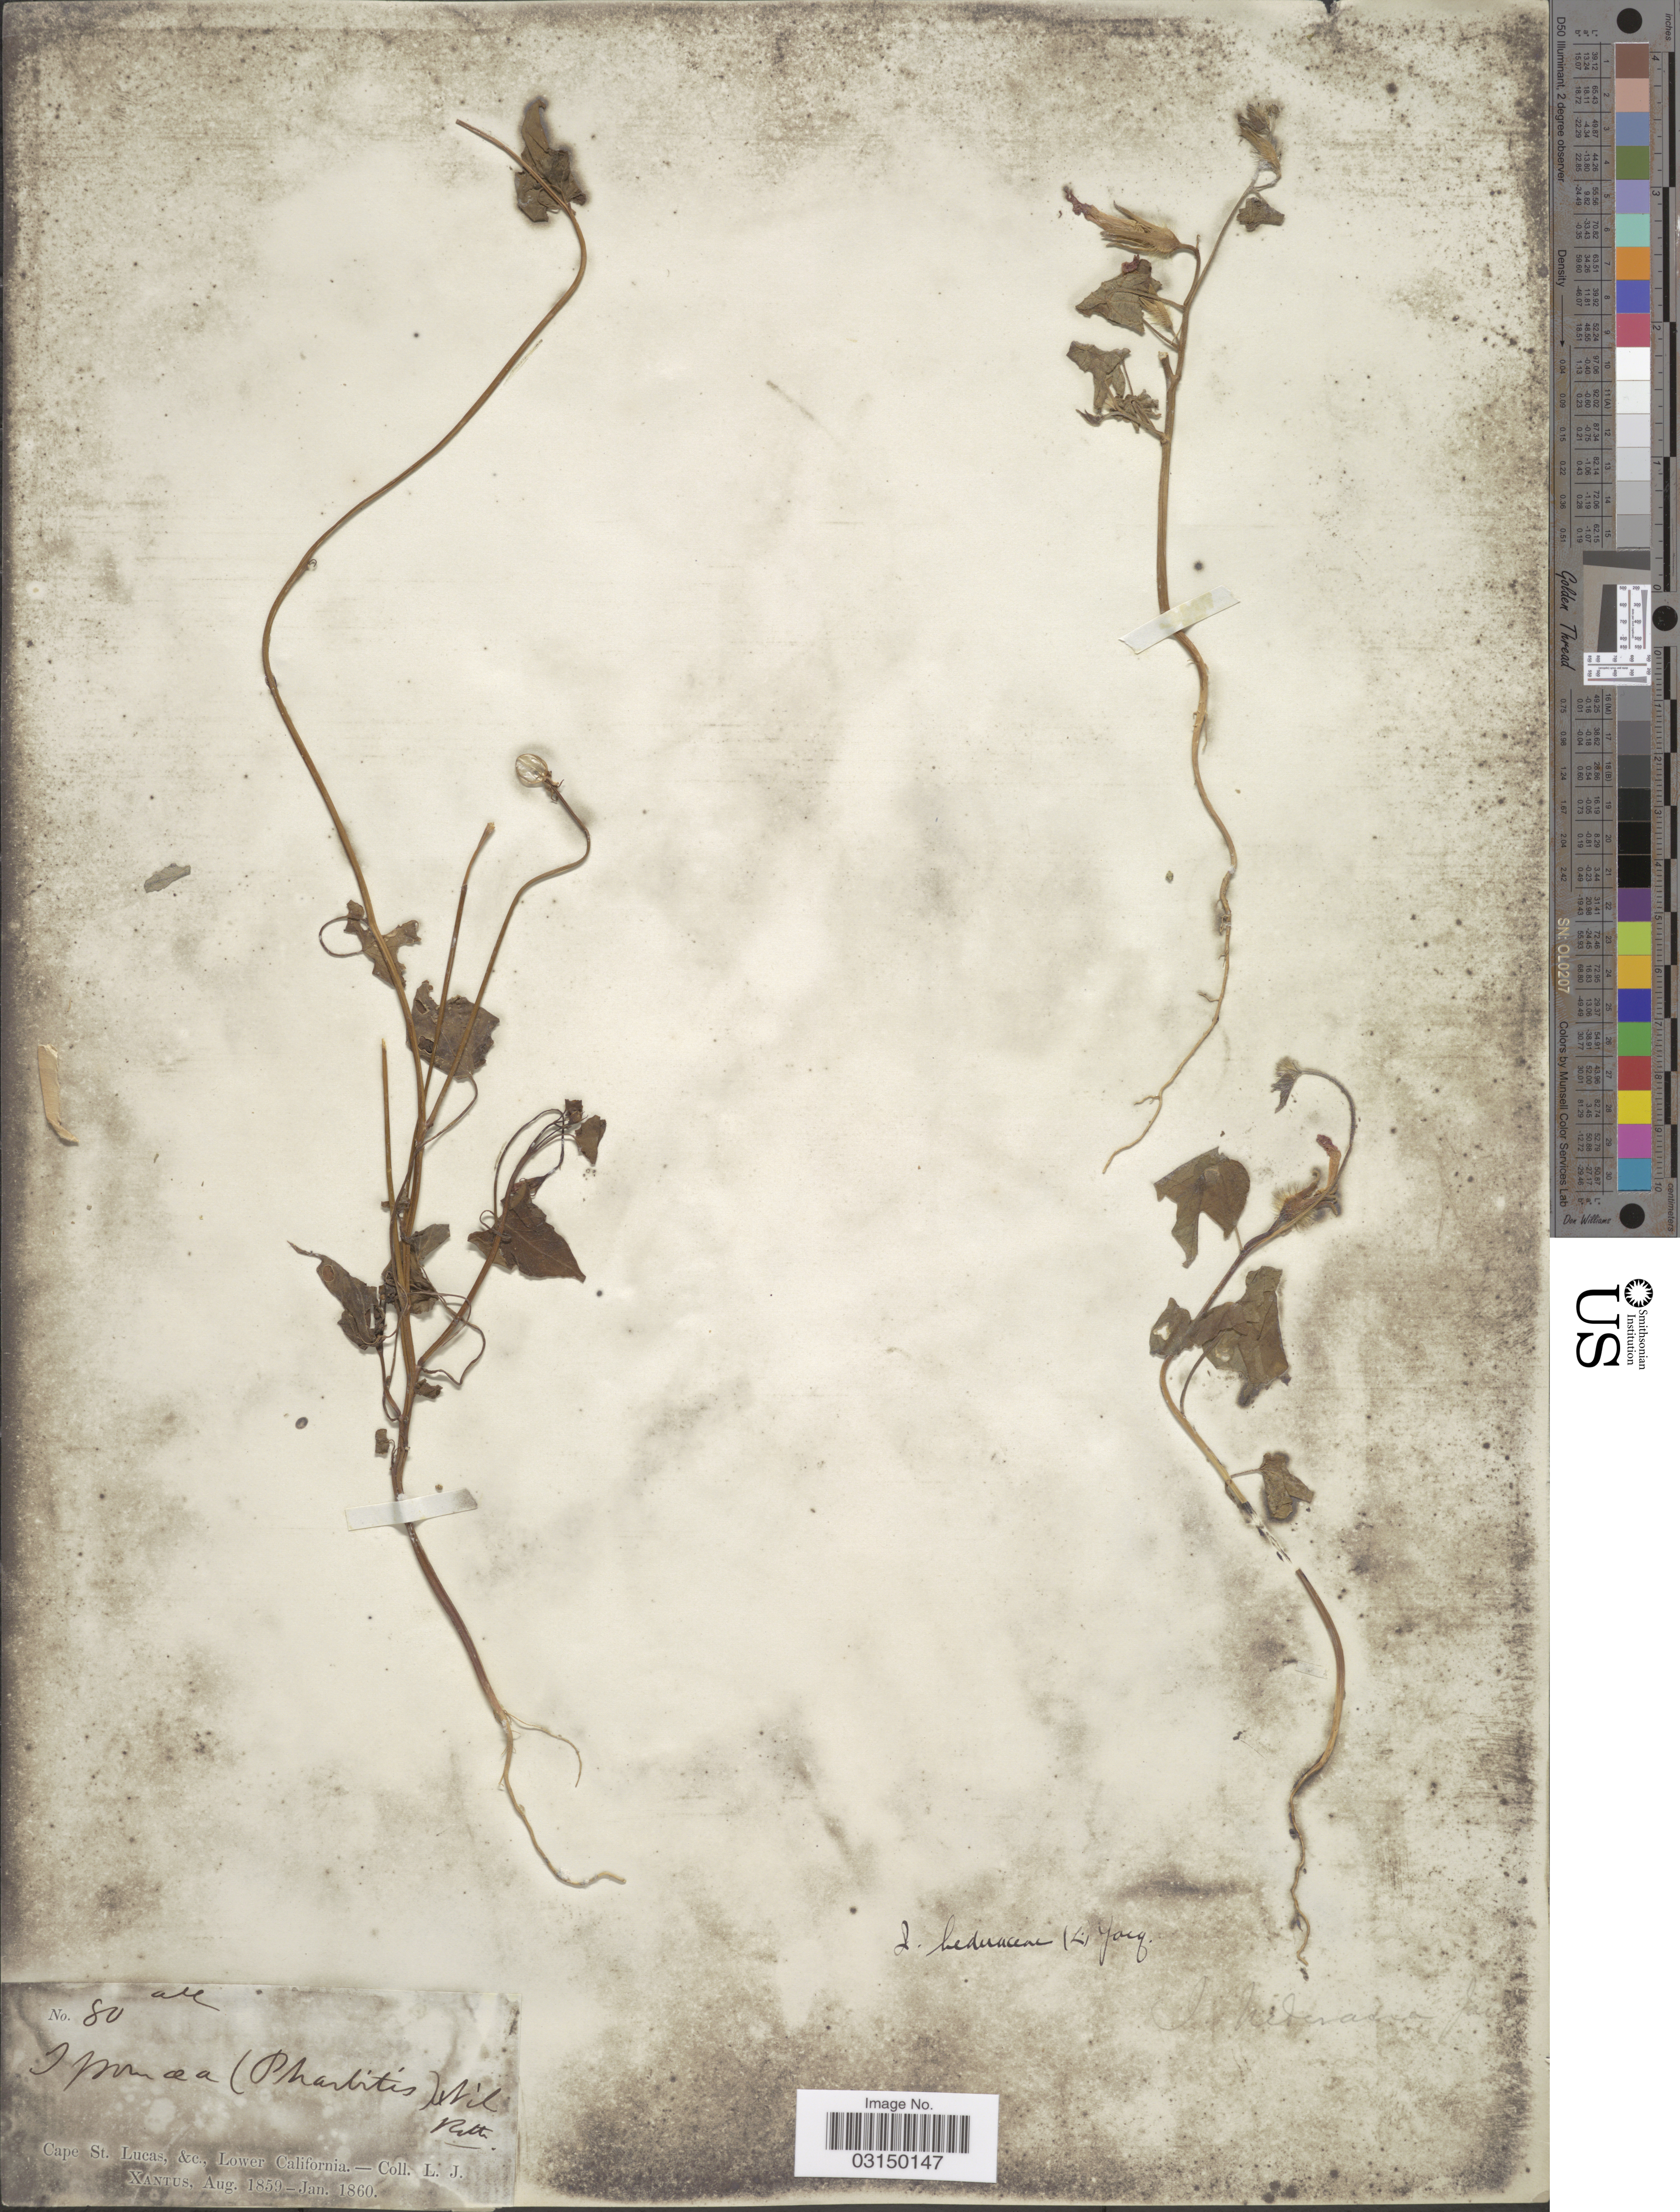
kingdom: Plantae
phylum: Tracheophyta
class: Magnoliopsida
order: Solanales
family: Convolvulaceae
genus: Ipomoea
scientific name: Ipomoea hederacea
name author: Jacq.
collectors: L. J. Xantus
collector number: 80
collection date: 1859-08/1860-01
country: Mexico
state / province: Baja California Sur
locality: Cape St. Lucas, &c., Lower California.